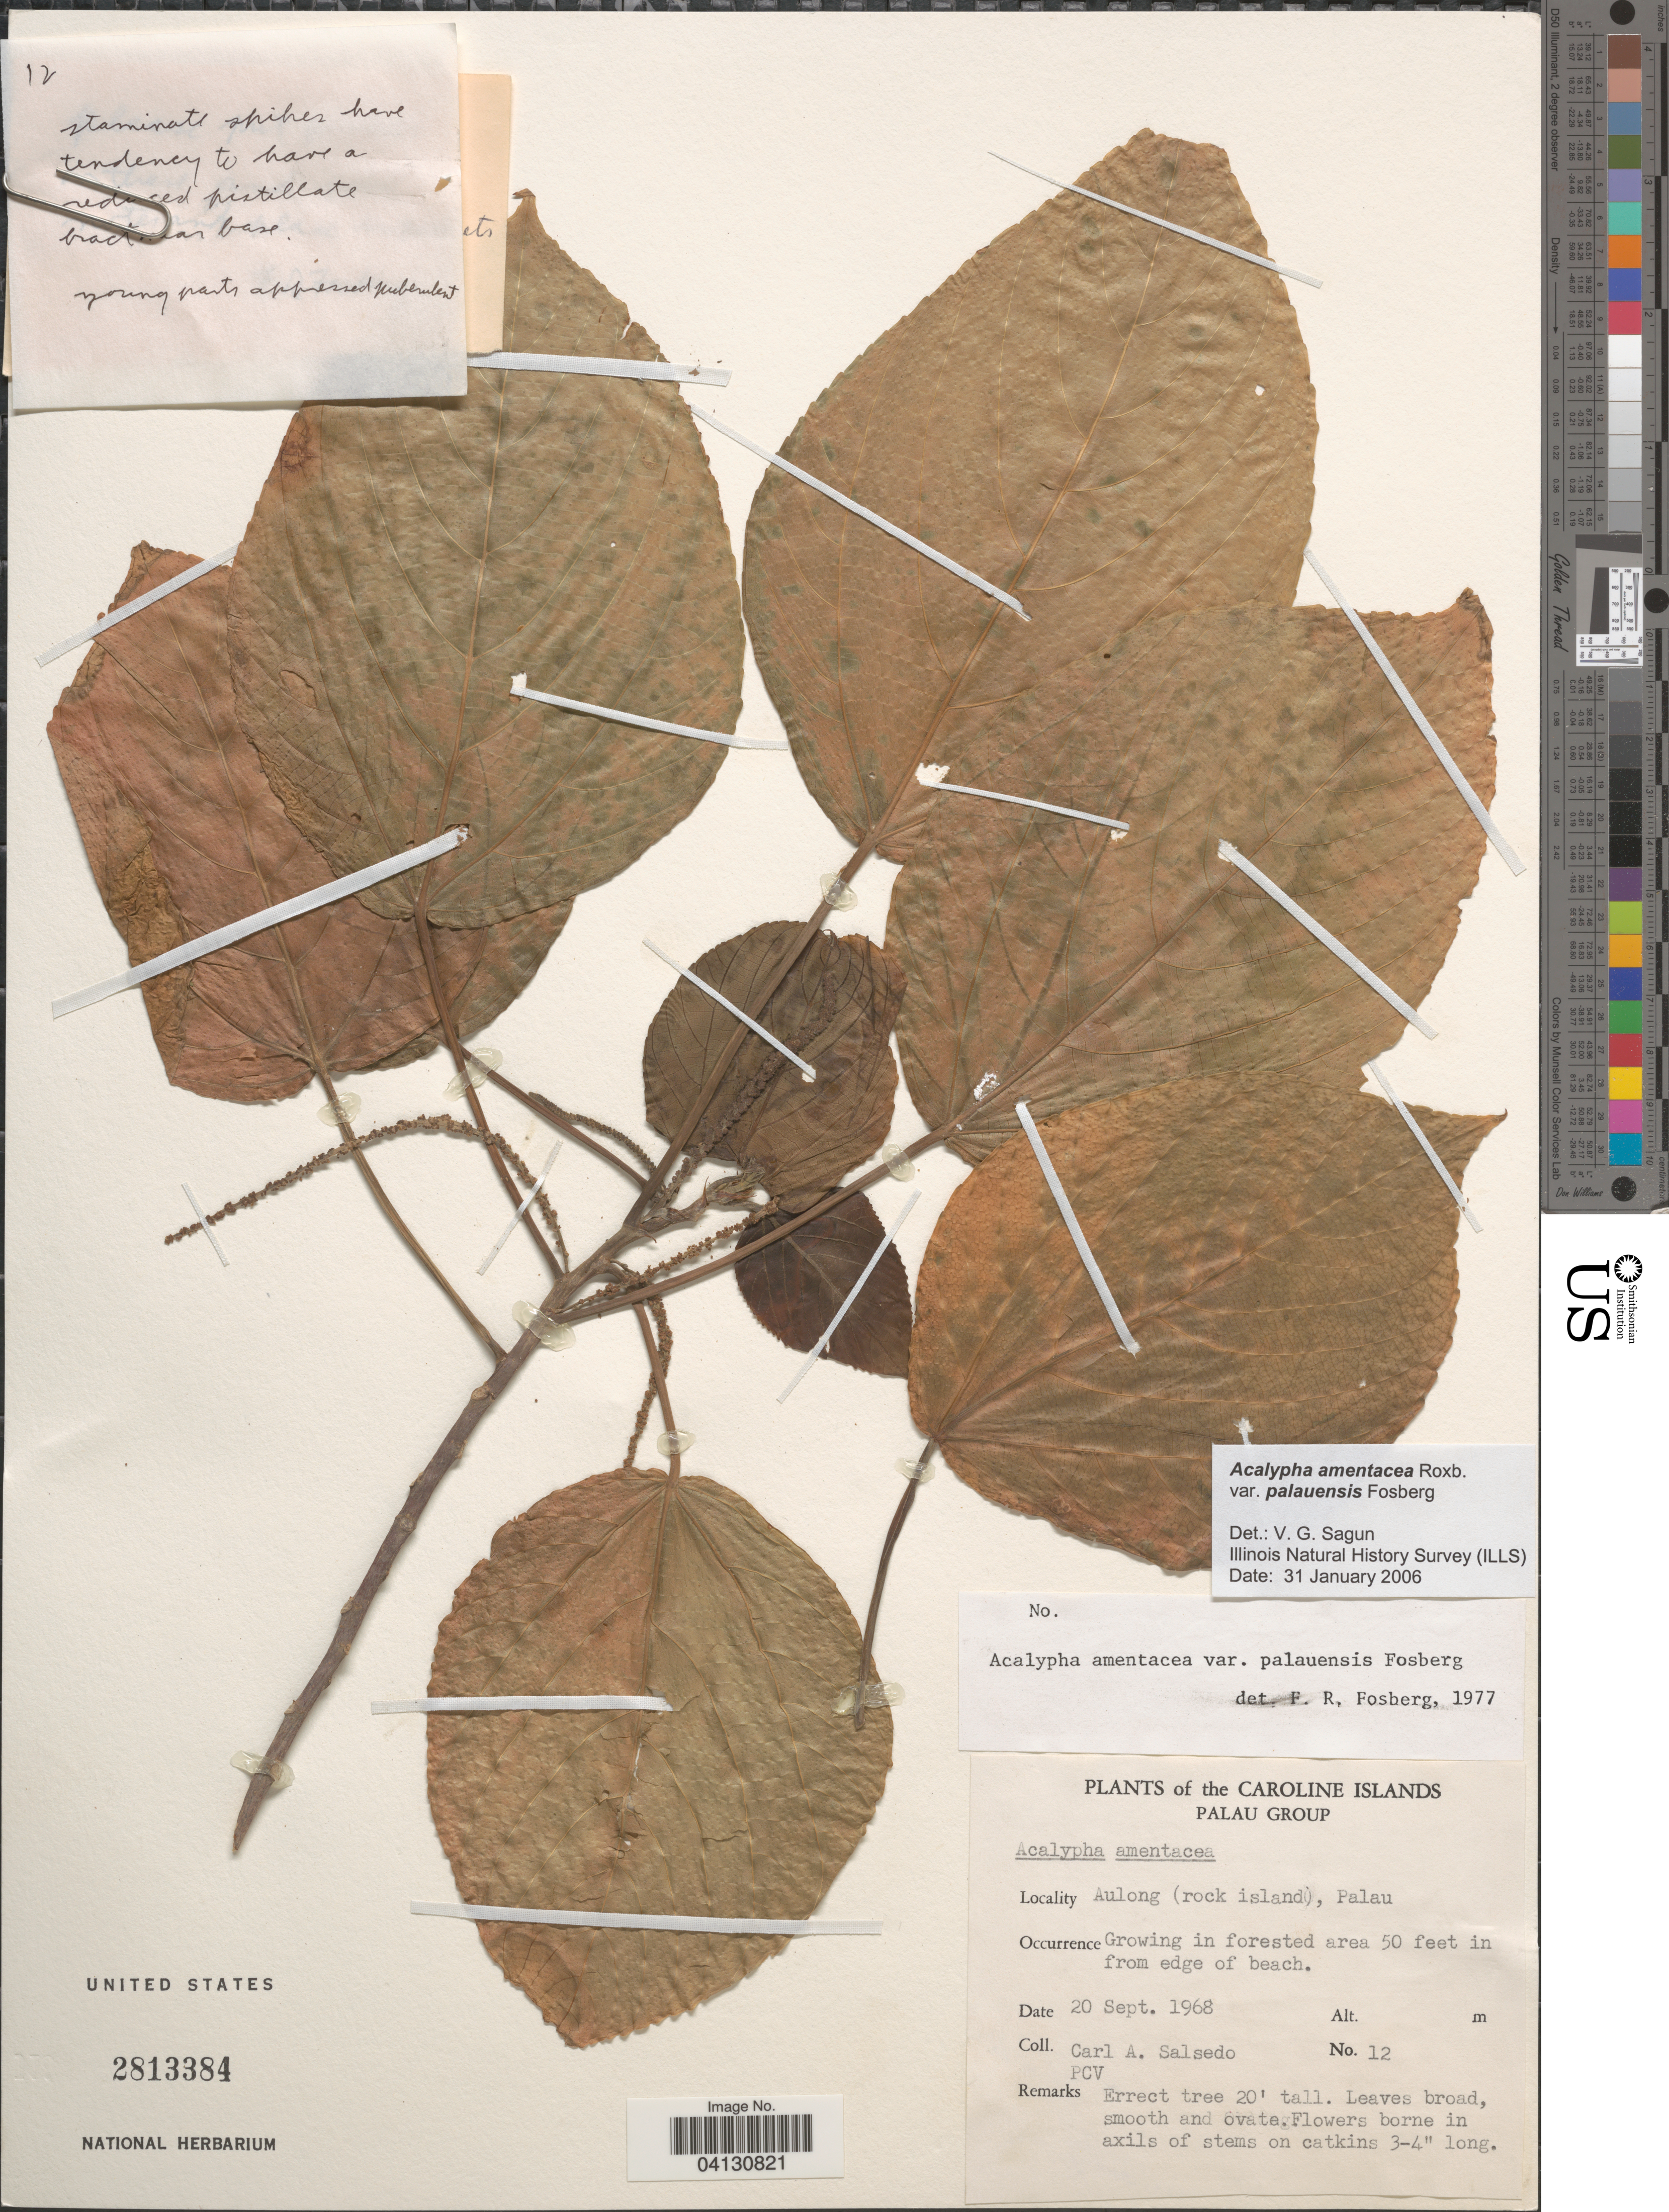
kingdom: Plantae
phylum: Tracheophyta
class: Magnoliopsida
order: Malpighiales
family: Euphorbiaceae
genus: Acalypha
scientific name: Acalypha amentacea var. palauensis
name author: Fosberg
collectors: C.A. Salsedo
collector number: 12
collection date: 1968-09-20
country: Palau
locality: The Caroline Islands. Palau Group. Aulong (rock island), Palau.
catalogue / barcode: US 2813384